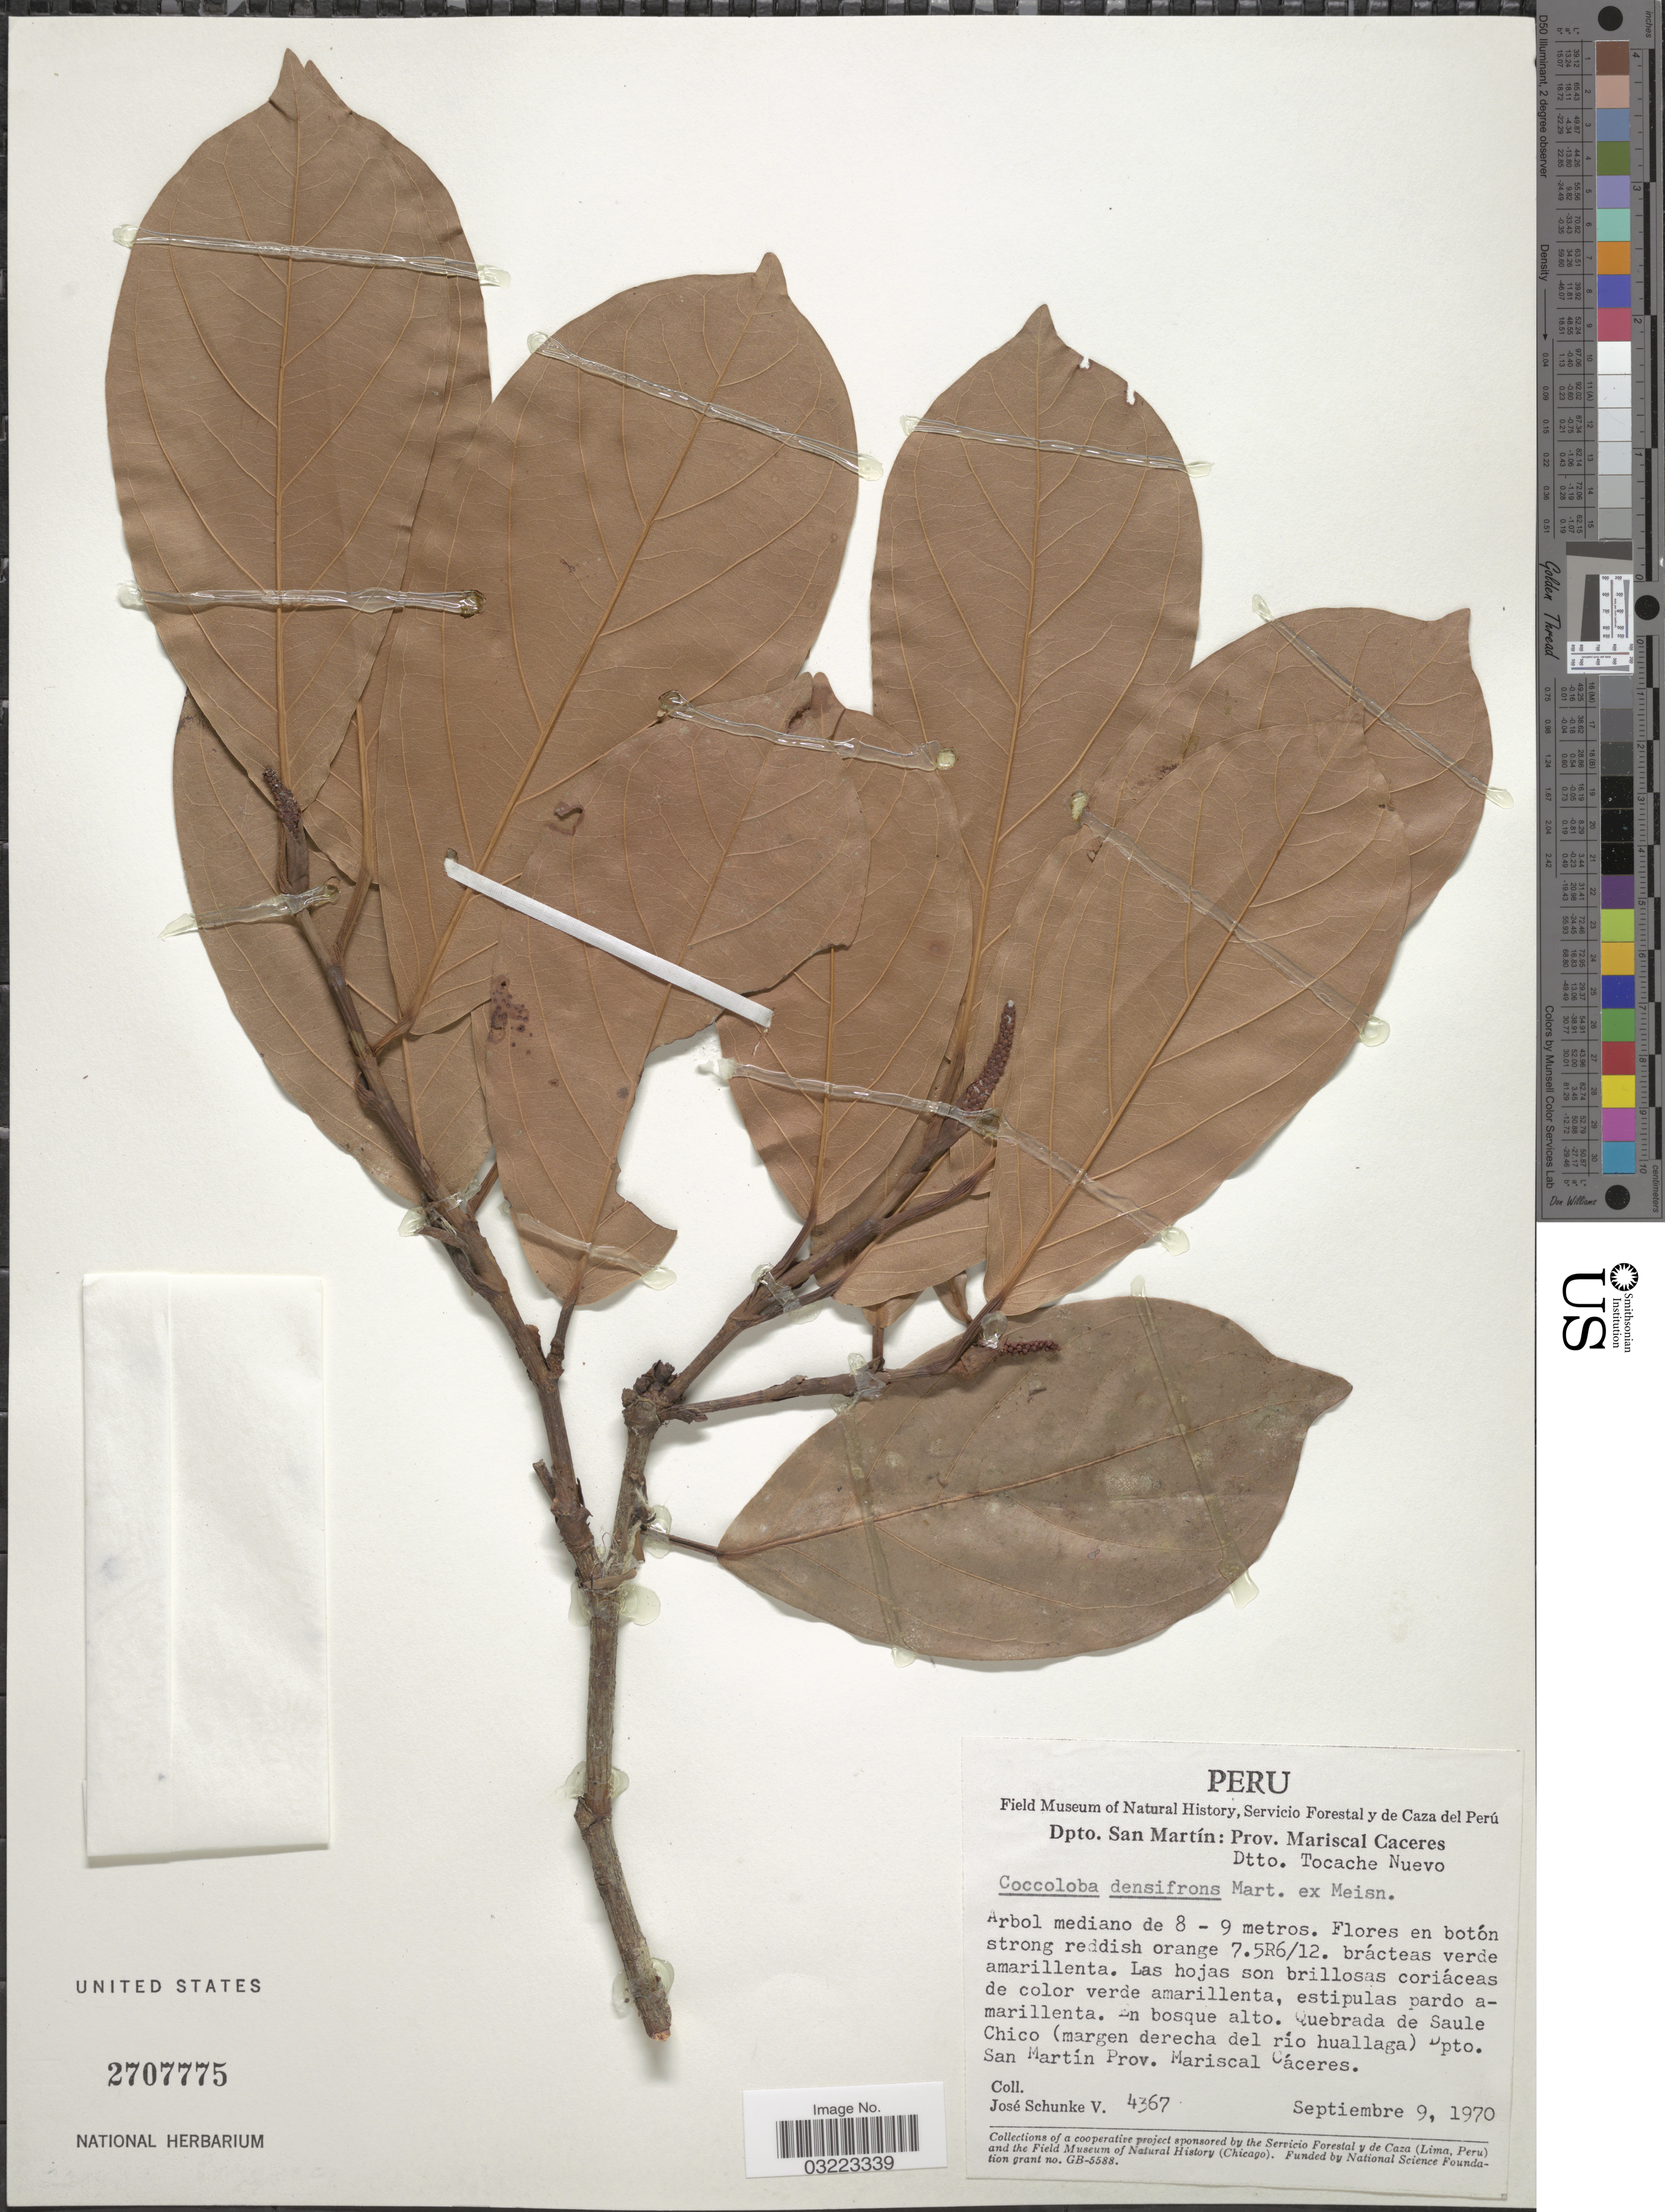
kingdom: Plantae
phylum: Tracheophyta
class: Magnoliopsida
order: Caryophyllales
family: Polygonaceae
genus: Coccoloba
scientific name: Coccoloba densifrons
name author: Mart. ex Meisn.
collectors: J. Schunke Vigo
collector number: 4367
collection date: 1970-09-09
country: Peru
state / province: San Martín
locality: Dpto. San Martín: Prov. Mariscal Caceres. Dtto. Tocache Nuevo. Quebrada de Saule Chico (margen derecha del río huallaga).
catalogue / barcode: US 2707775